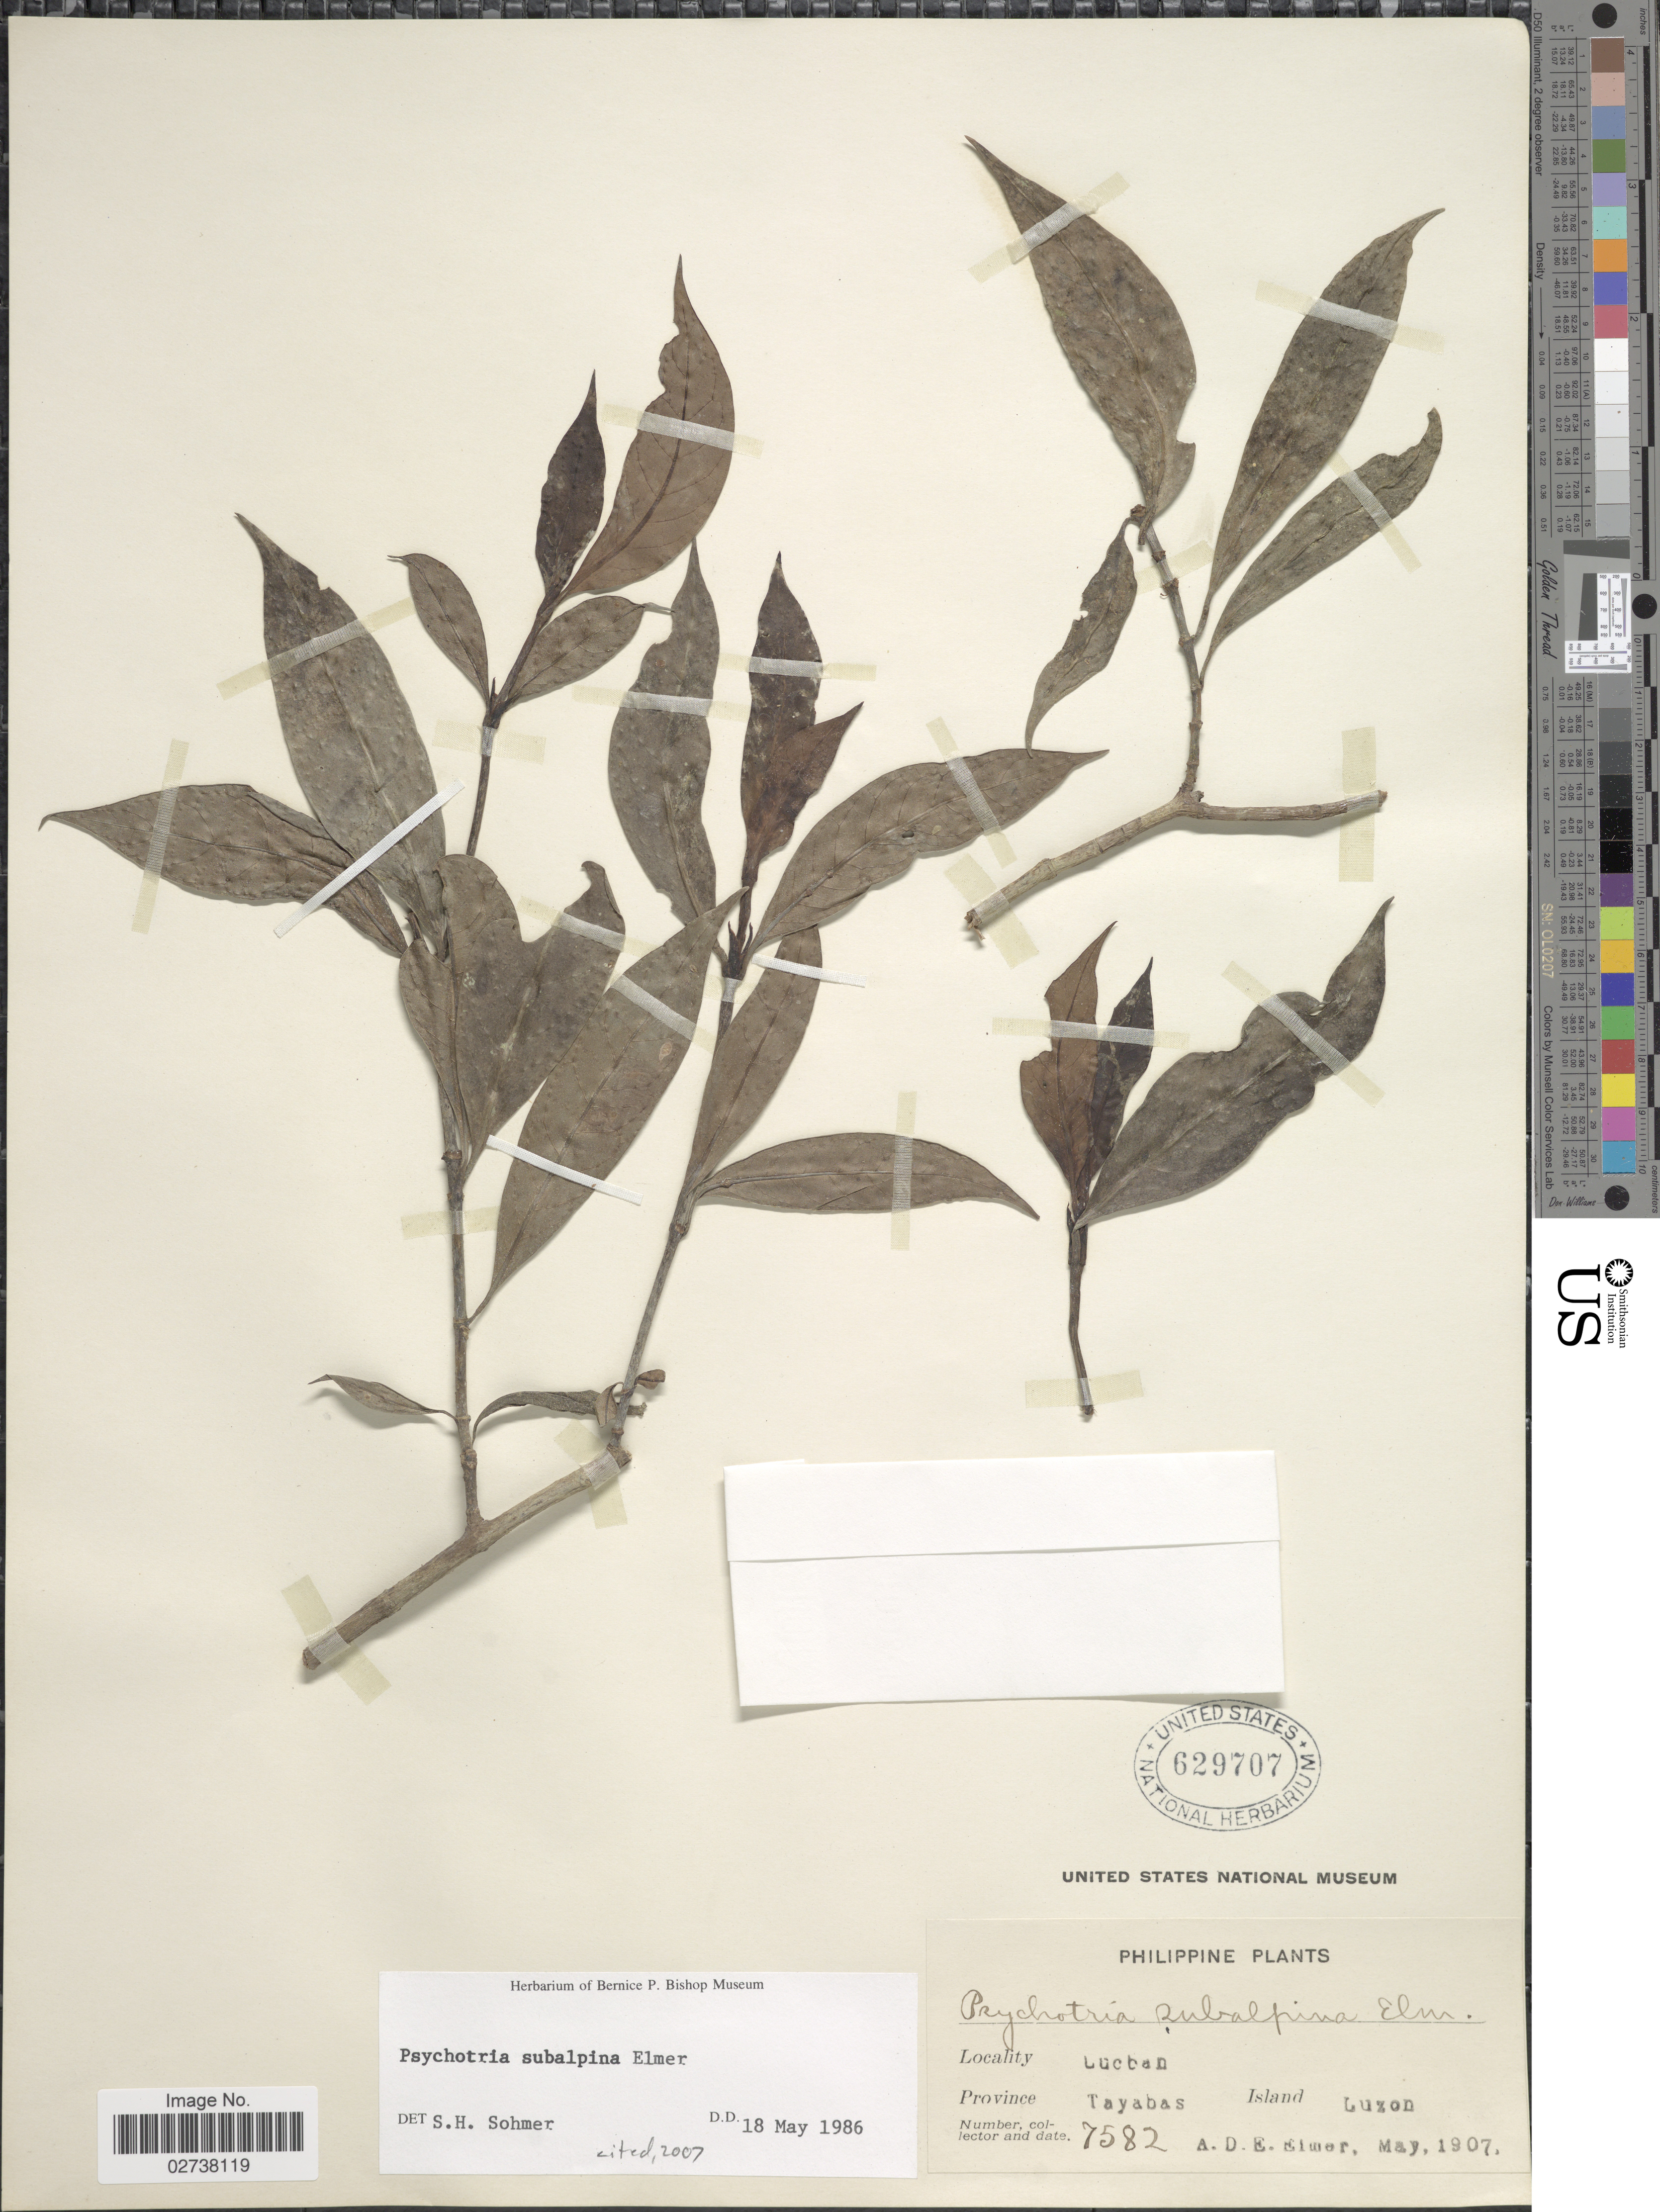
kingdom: Plantae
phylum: Tracheophyta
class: Magnoliopsida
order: Gentianales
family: Rubiaceae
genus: Psychotria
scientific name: Psychotria subalpina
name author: Elmer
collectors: A. D. E. Elmer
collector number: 7582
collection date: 1907-05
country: Philippines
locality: Lucban, Province Tayabas Island Luzon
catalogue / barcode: US 629707